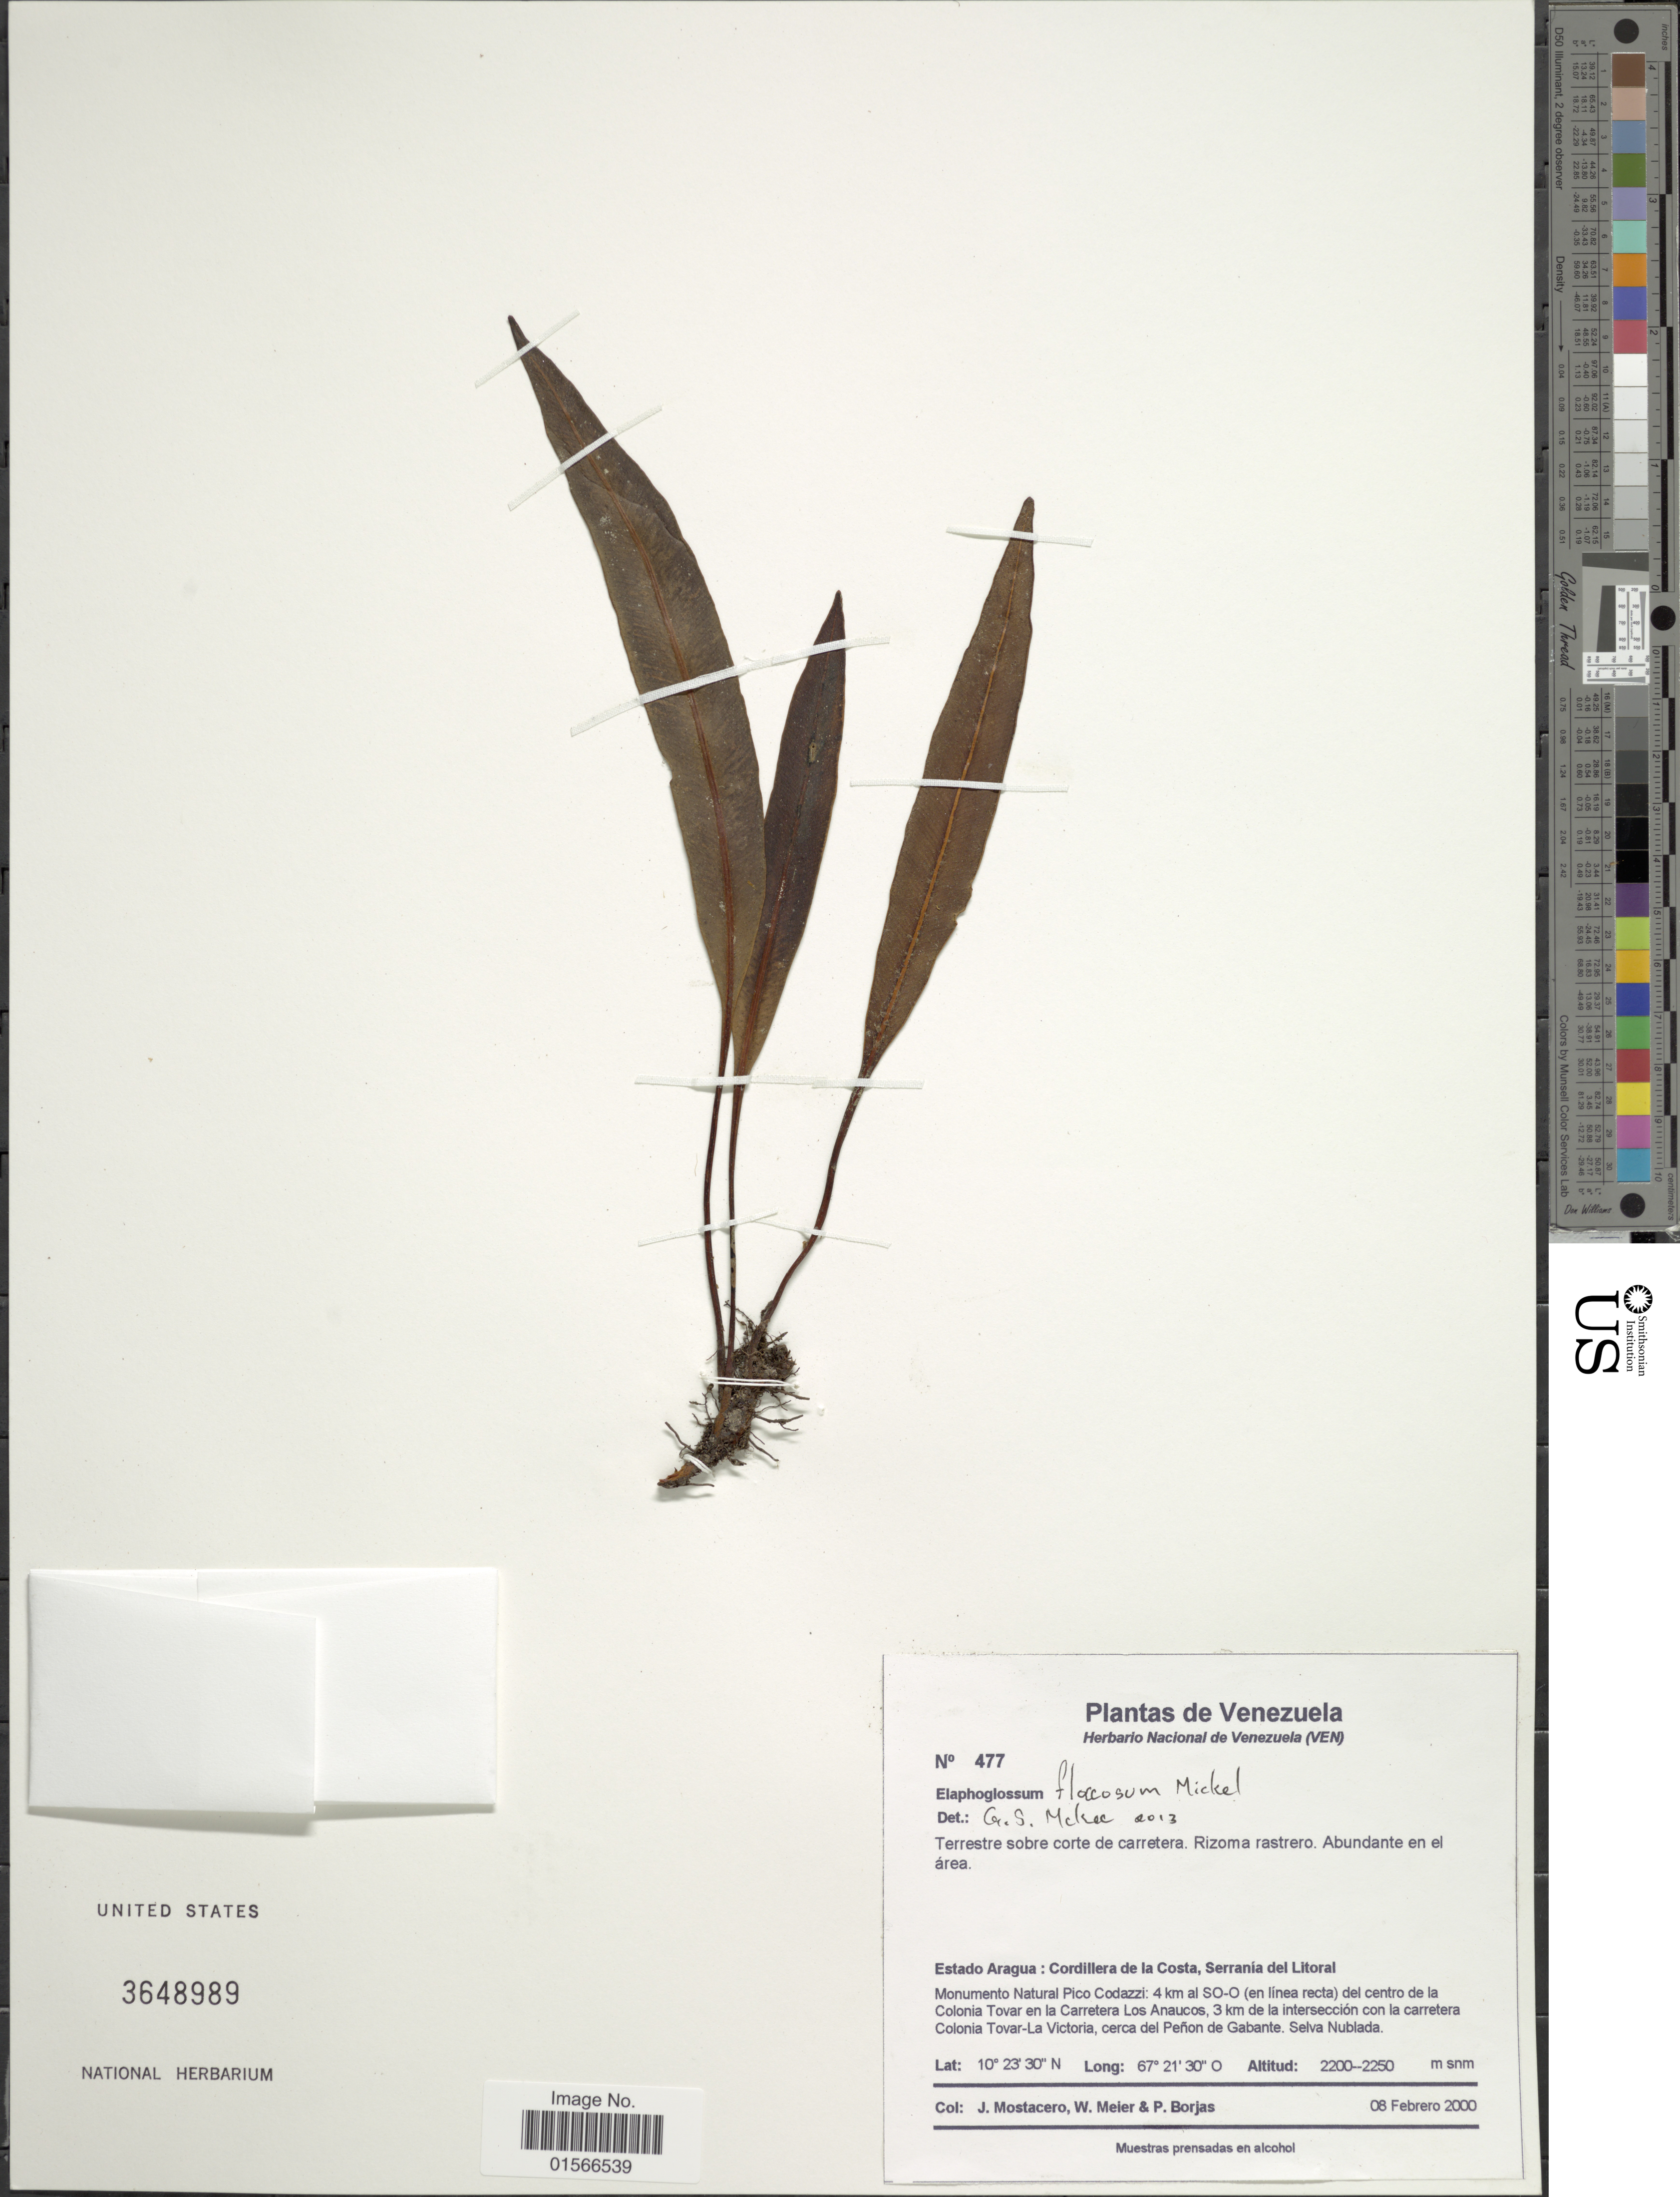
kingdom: Plantae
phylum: Tracheophyta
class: Polypodiopsida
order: Polypodiales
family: Dryopteridaceae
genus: Elaphoglossum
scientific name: Elaphoglossum floccosum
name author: Mickel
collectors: J. Mostacero, W. Meier & P. Borjas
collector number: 477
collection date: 2000-02-08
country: Venezuela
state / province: Aragua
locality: Cordillera de la Costa, Serrania del Litoral, Monumento Natural Pico Codazzi: 4 km al SO-O (en linea recta) del centro de la Colonia Tovar en la Carretera Los Anaucos, 3 km de la intersección con la carretera Colonia Tovar-La Victoria, cerca del Peñon de Gabante. Se;va Nublada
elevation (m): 2200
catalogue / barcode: US 3648989